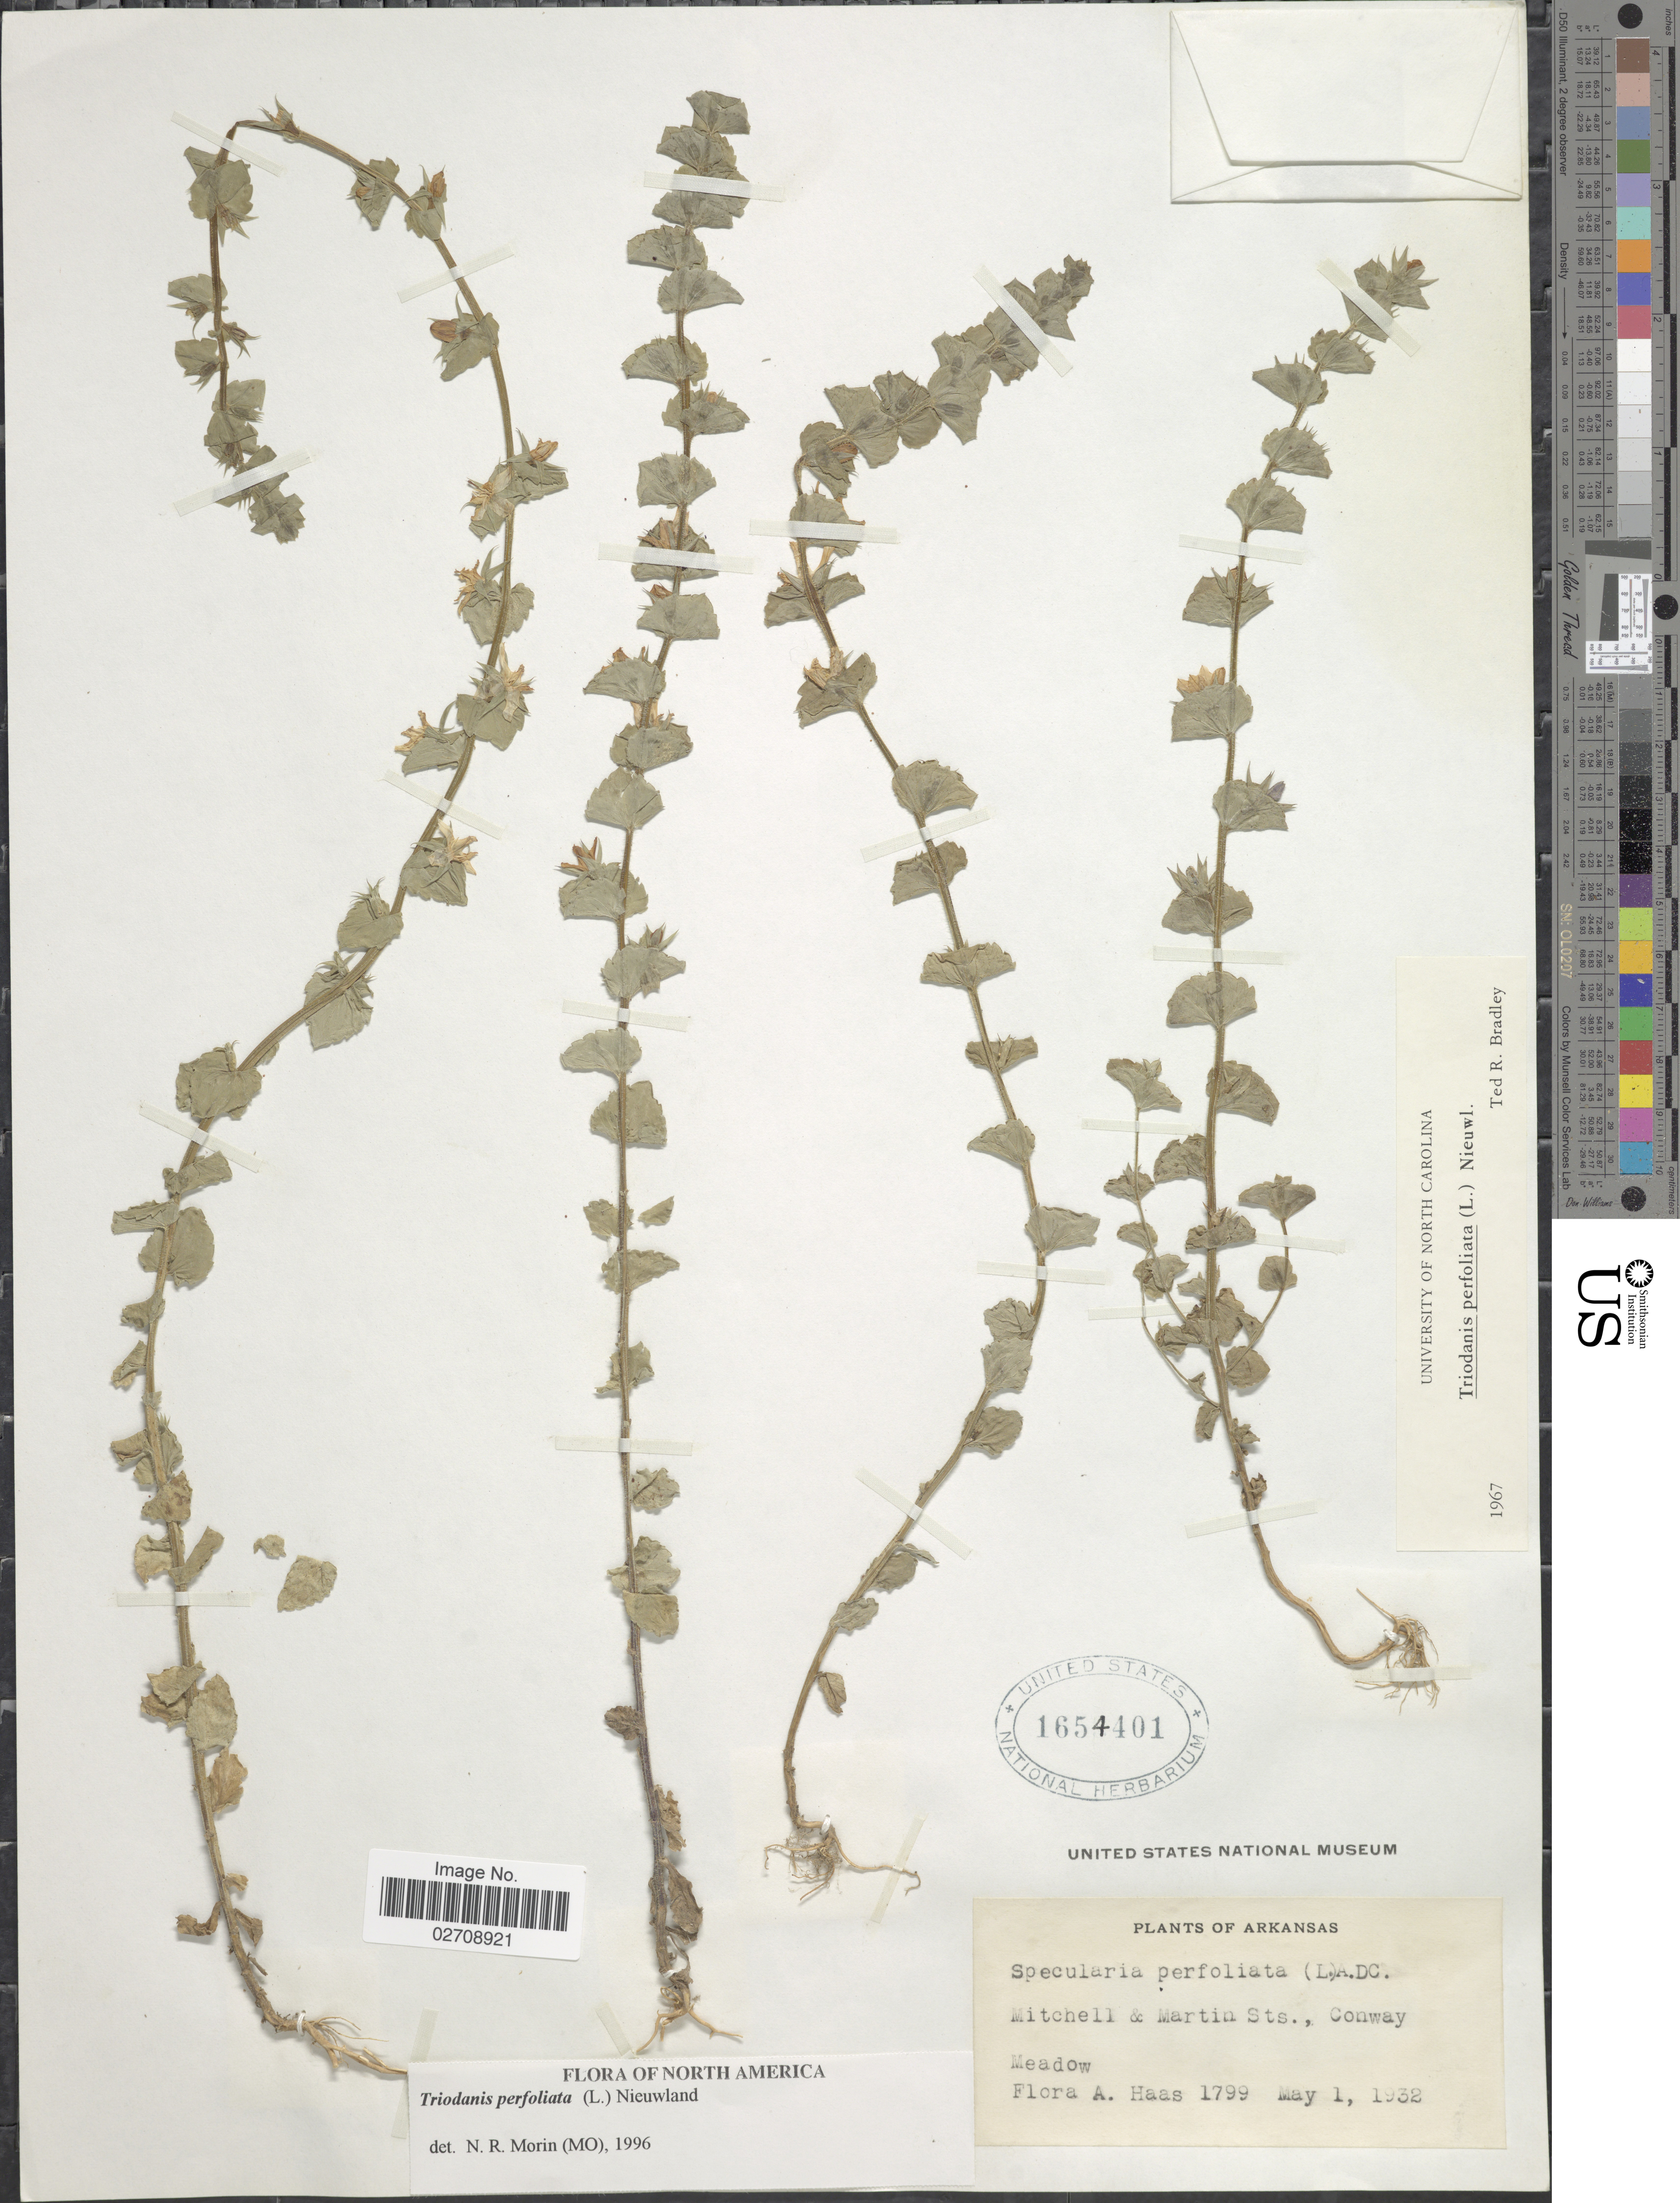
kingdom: Plantae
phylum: Tracheophyta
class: Magnoliopsida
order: Asterales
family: Campanulaceae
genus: Triodanis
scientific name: Triodanis perfoliata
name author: (L.) Nieuwl.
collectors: F. A. Haas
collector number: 1799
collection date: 1932-05-01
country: United States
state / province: Arkansas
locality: Mitchell & Martin Sts., Conway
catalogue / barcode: US 1654401